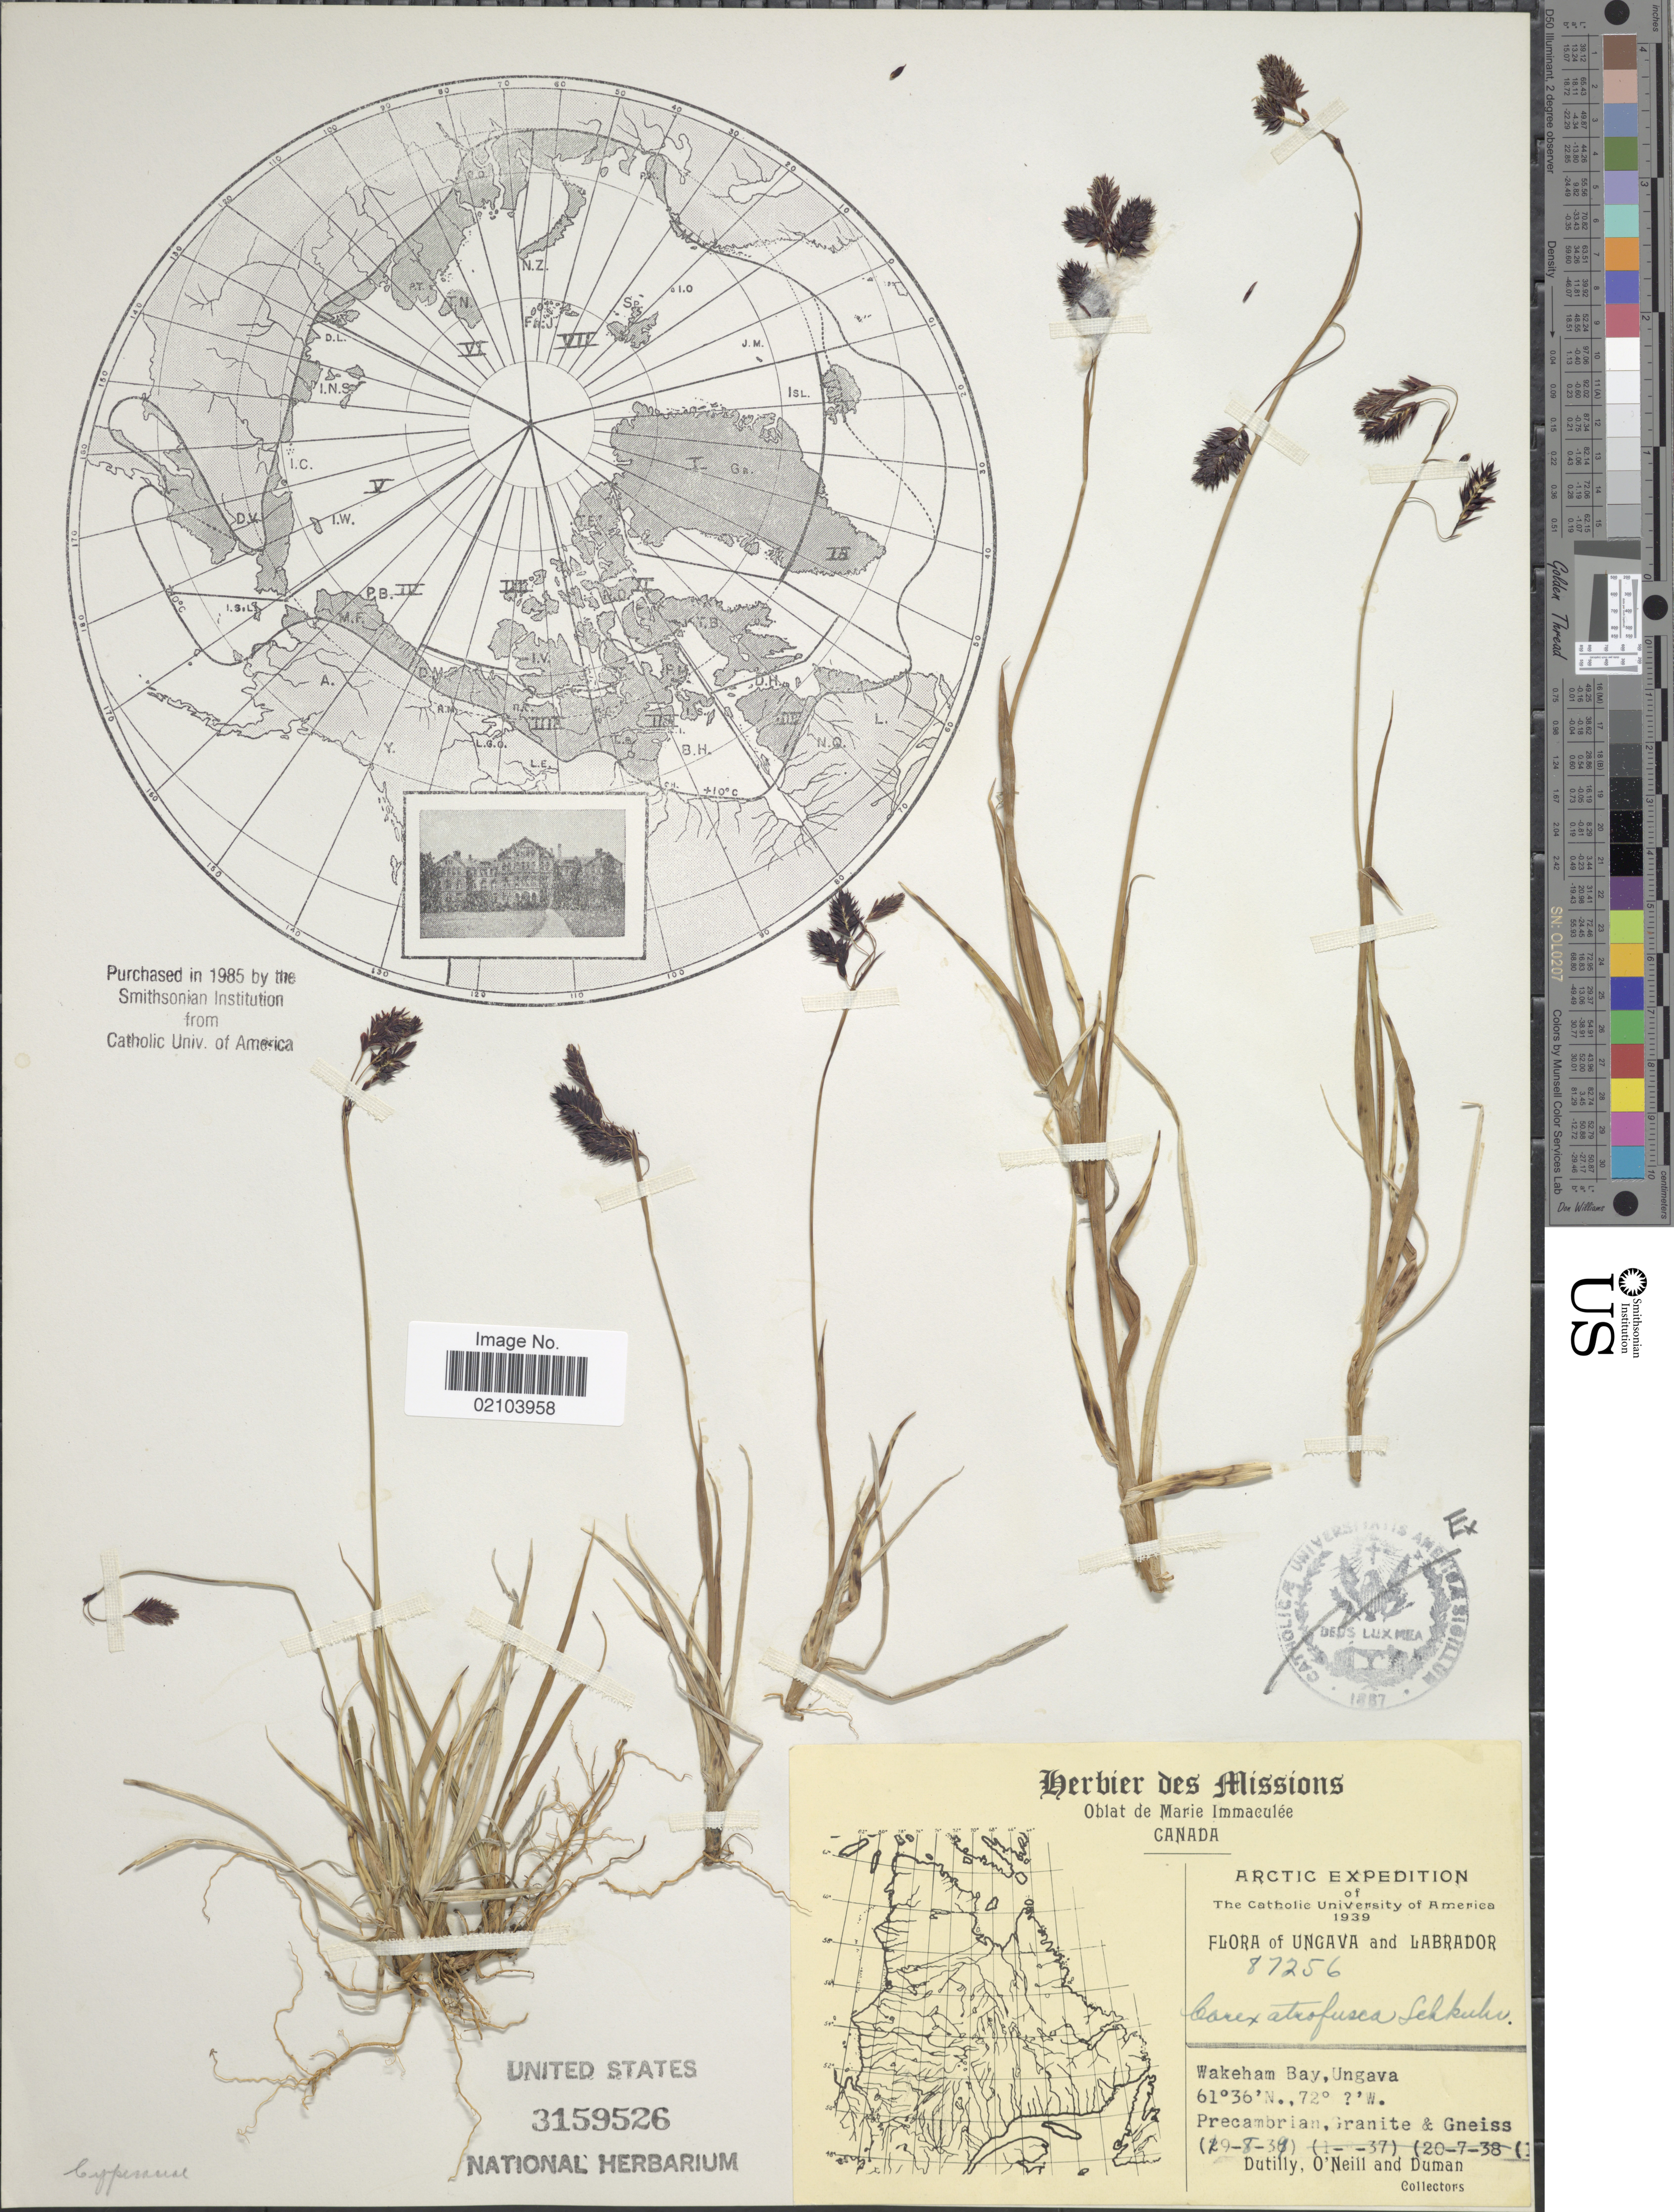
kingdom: Plantae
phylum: Tracheophyta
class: Liliopsida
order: Poales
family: Cyperaceae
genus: Carex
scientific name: Carex atrofusca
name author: Schkuhr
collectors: -. Dutilly, O'Neil & -. Duman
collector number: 87256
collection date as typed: Transcribed d/m/y: 19/8/39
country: Canada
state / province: Quebec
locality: Arctic. Ungava and Labrador. Wakeham Bay, Ungava. Pecambrian, Granite & Gneiss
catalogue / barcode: US 3159526